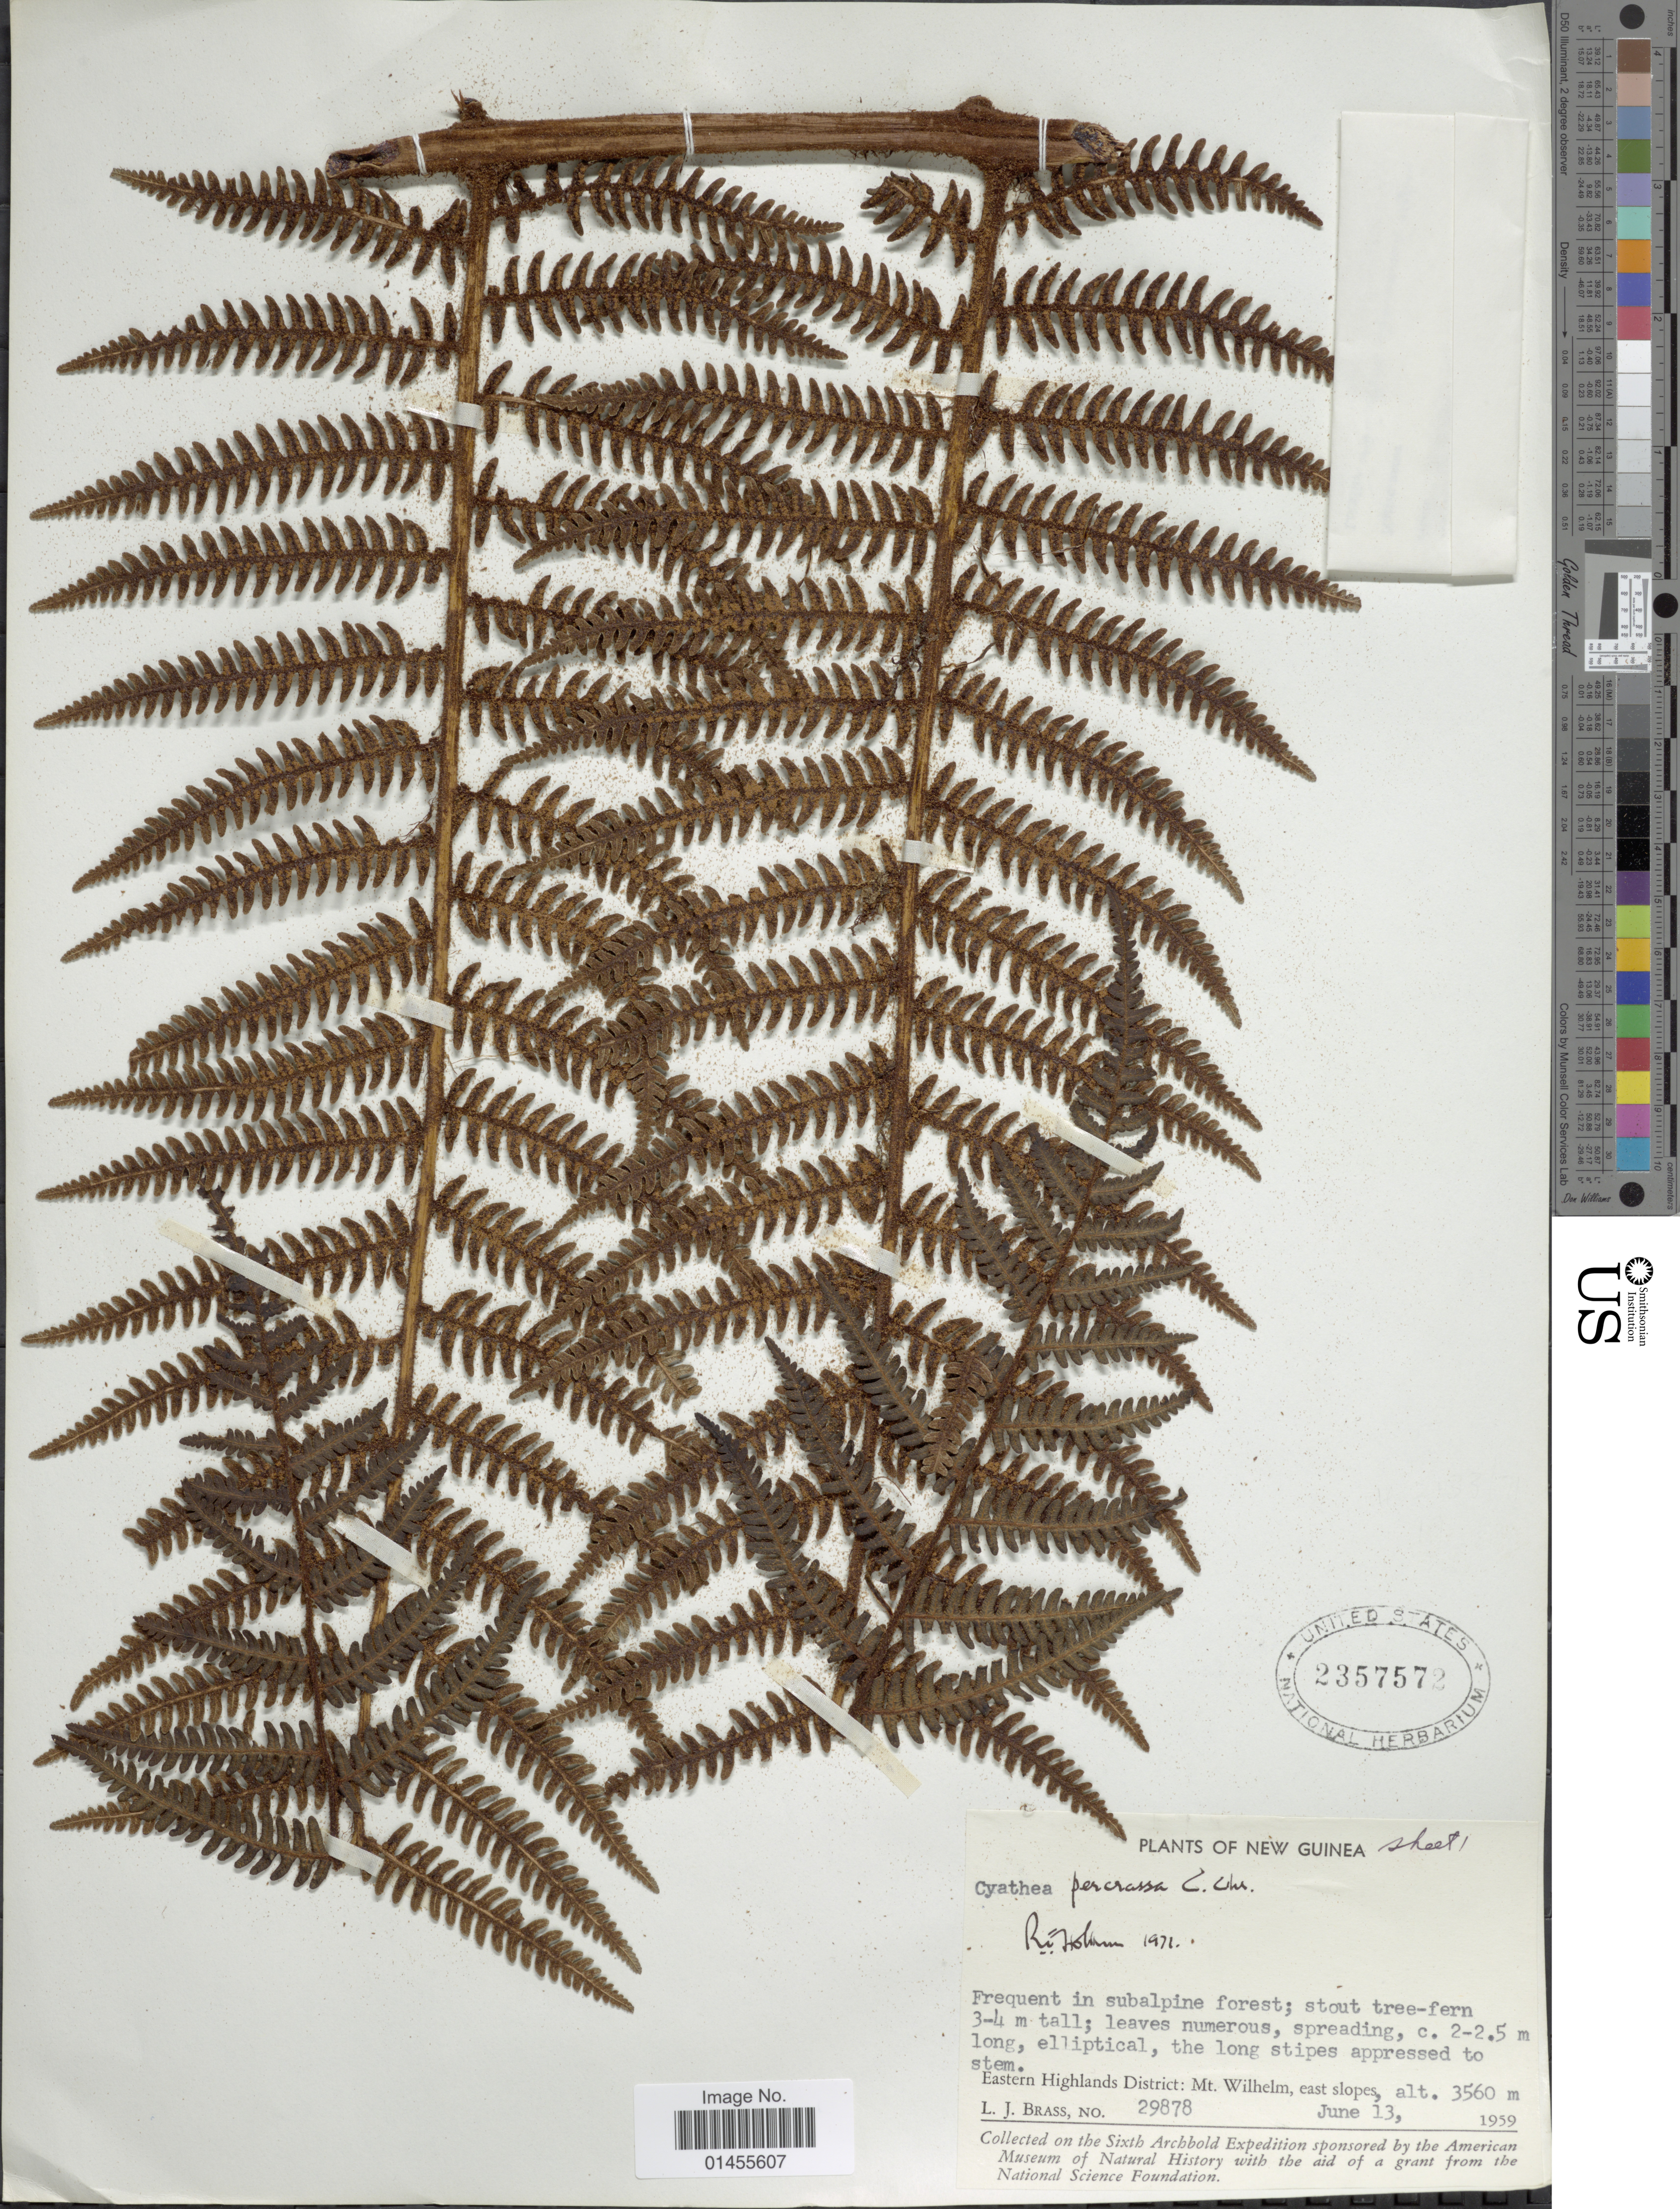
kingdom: Plantae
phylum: Tracheophyta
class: Polypodiopsida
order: Cyatheales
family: Cyatheaceae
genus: Alsophila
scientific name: Alsophila percrassa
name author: (C. Chr.) R.M. Tryon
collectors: L. J. Brass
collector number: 29879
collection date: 1959-06-13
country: Papua New Guinea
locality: New Guinea. Eastern Highlands District: Mt. Wilhelm, east slopes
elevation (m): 3560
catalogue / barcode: US 2357572